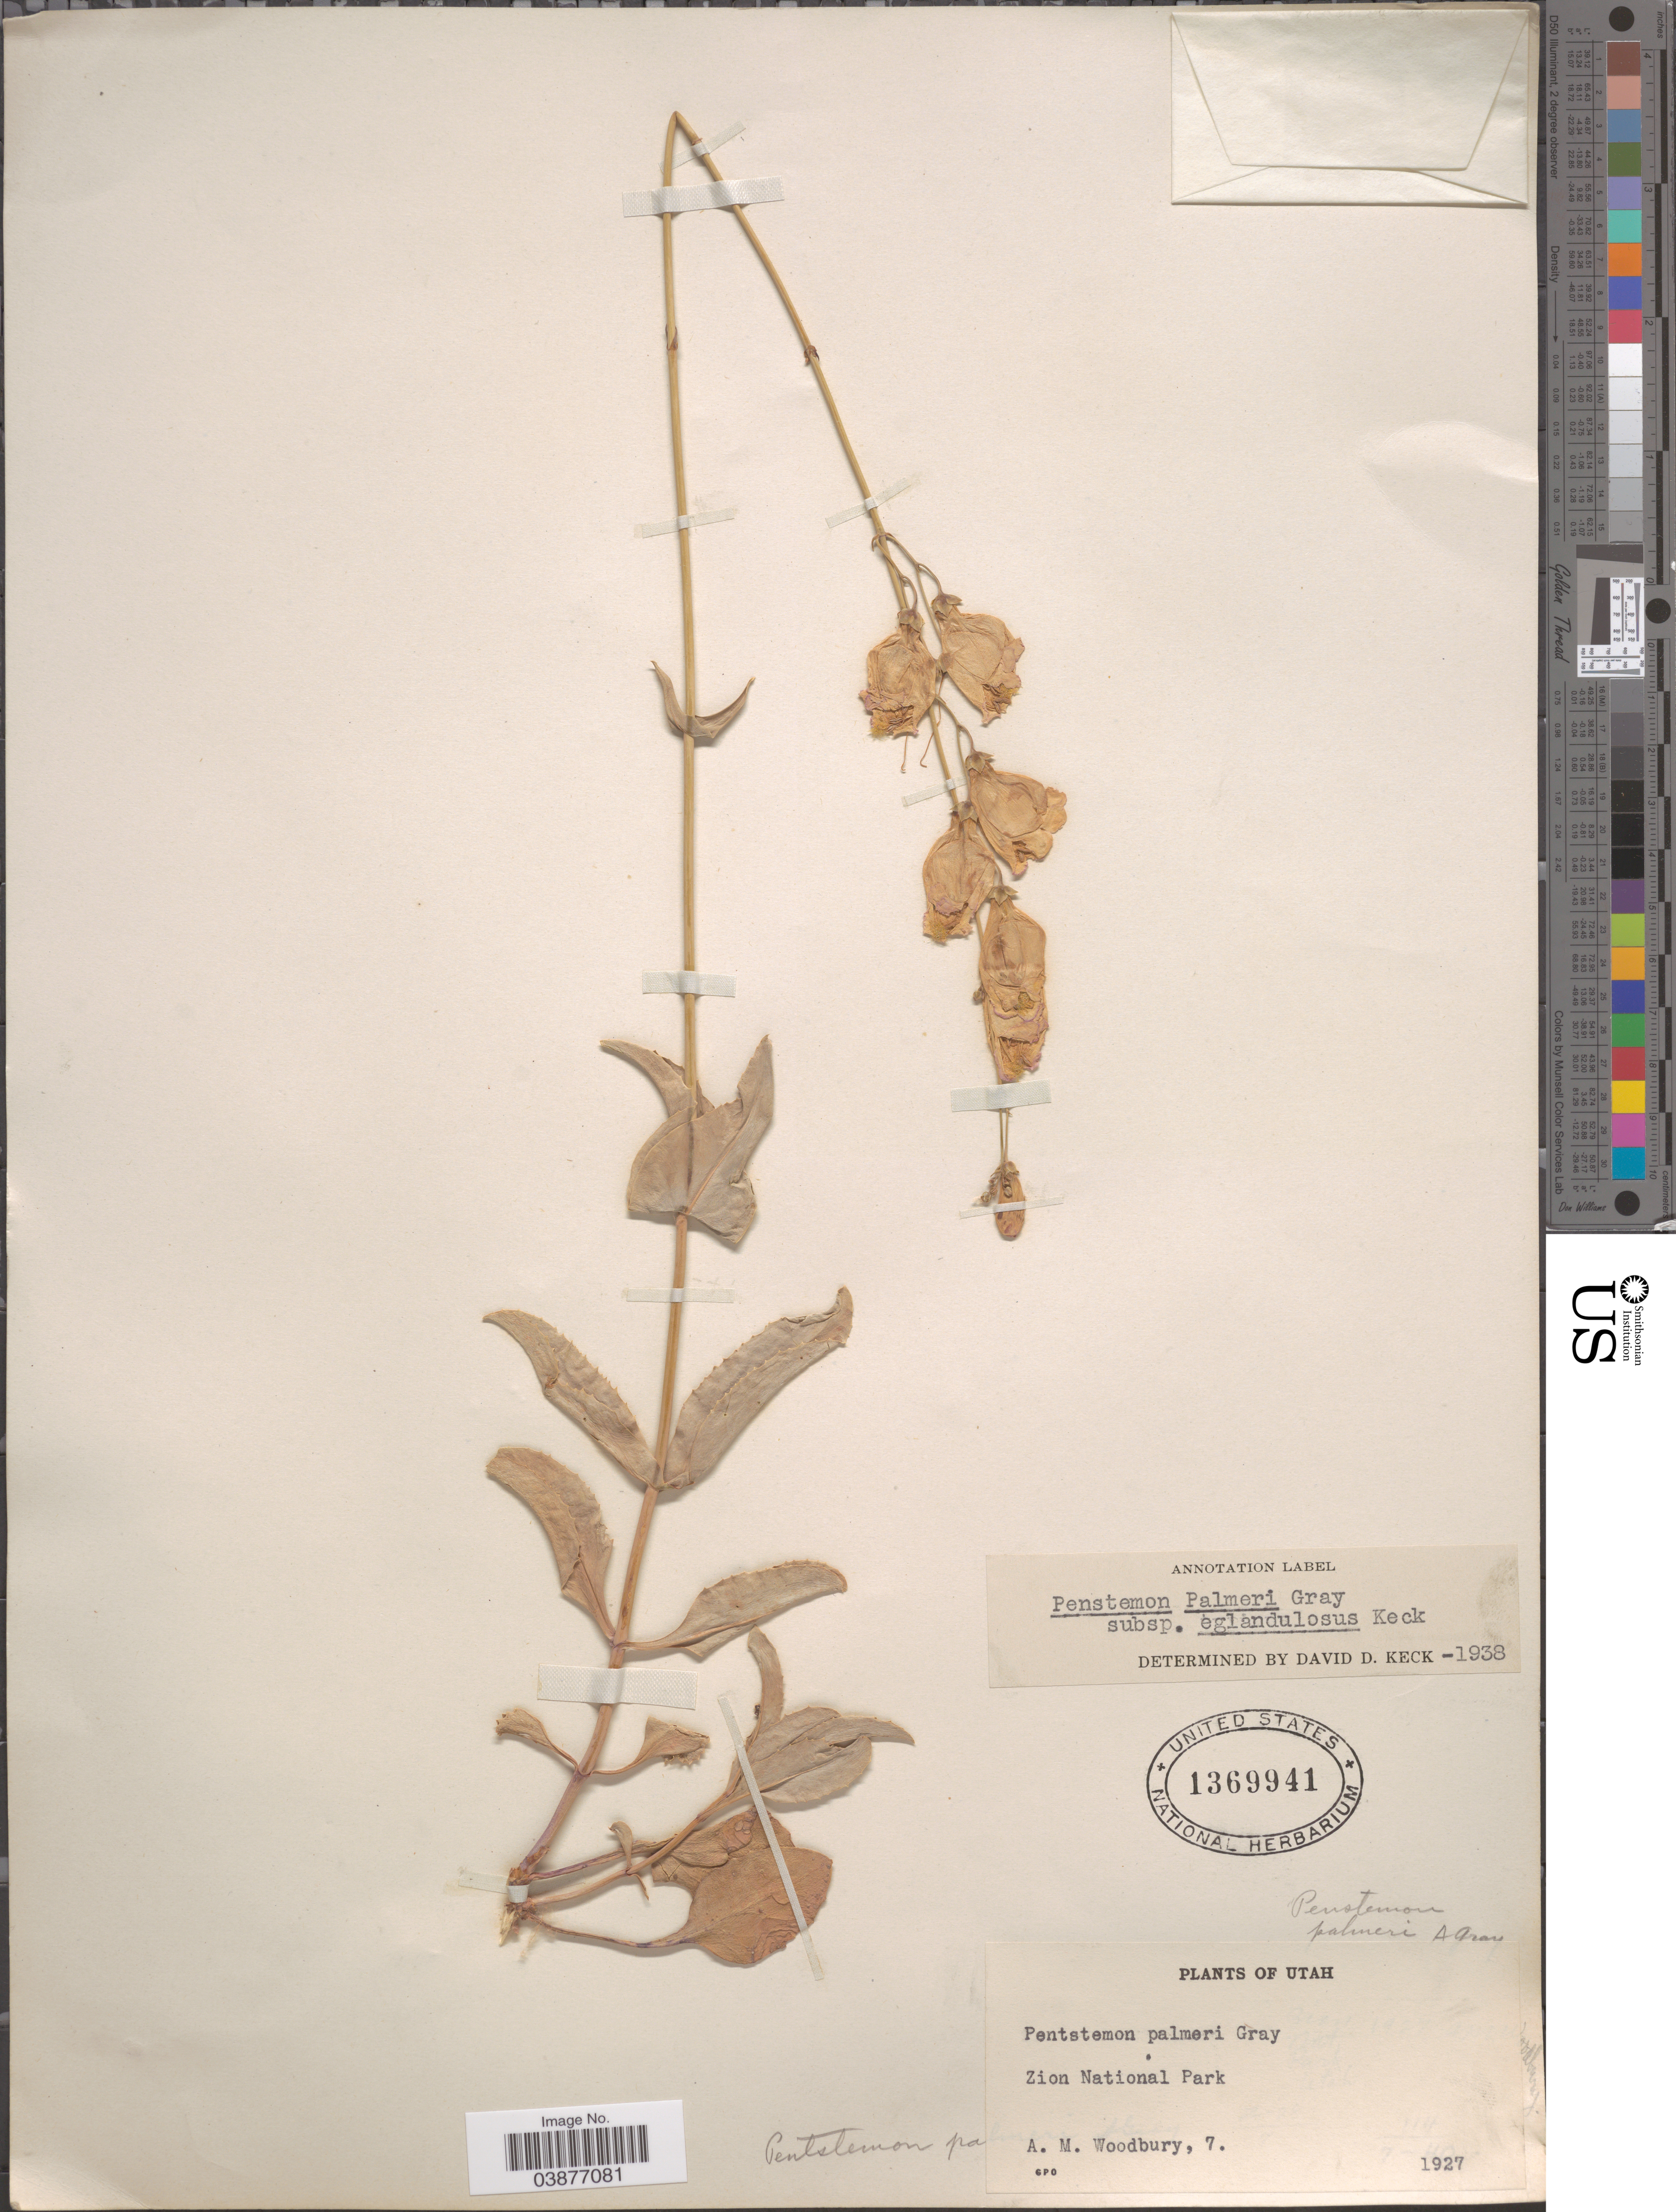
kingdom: Plantae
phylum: Tracheophyta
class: Magnoliopsida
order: Lamiales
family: Plantaginaceae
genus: Penstemon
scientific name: Penstemon palmeri subsp. eglandulosus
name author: D.D. Keck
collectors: A. M. Woodbury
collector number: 7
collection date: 1927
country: United States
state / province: Utah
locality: Zion National Park.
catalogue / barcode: US 1369941